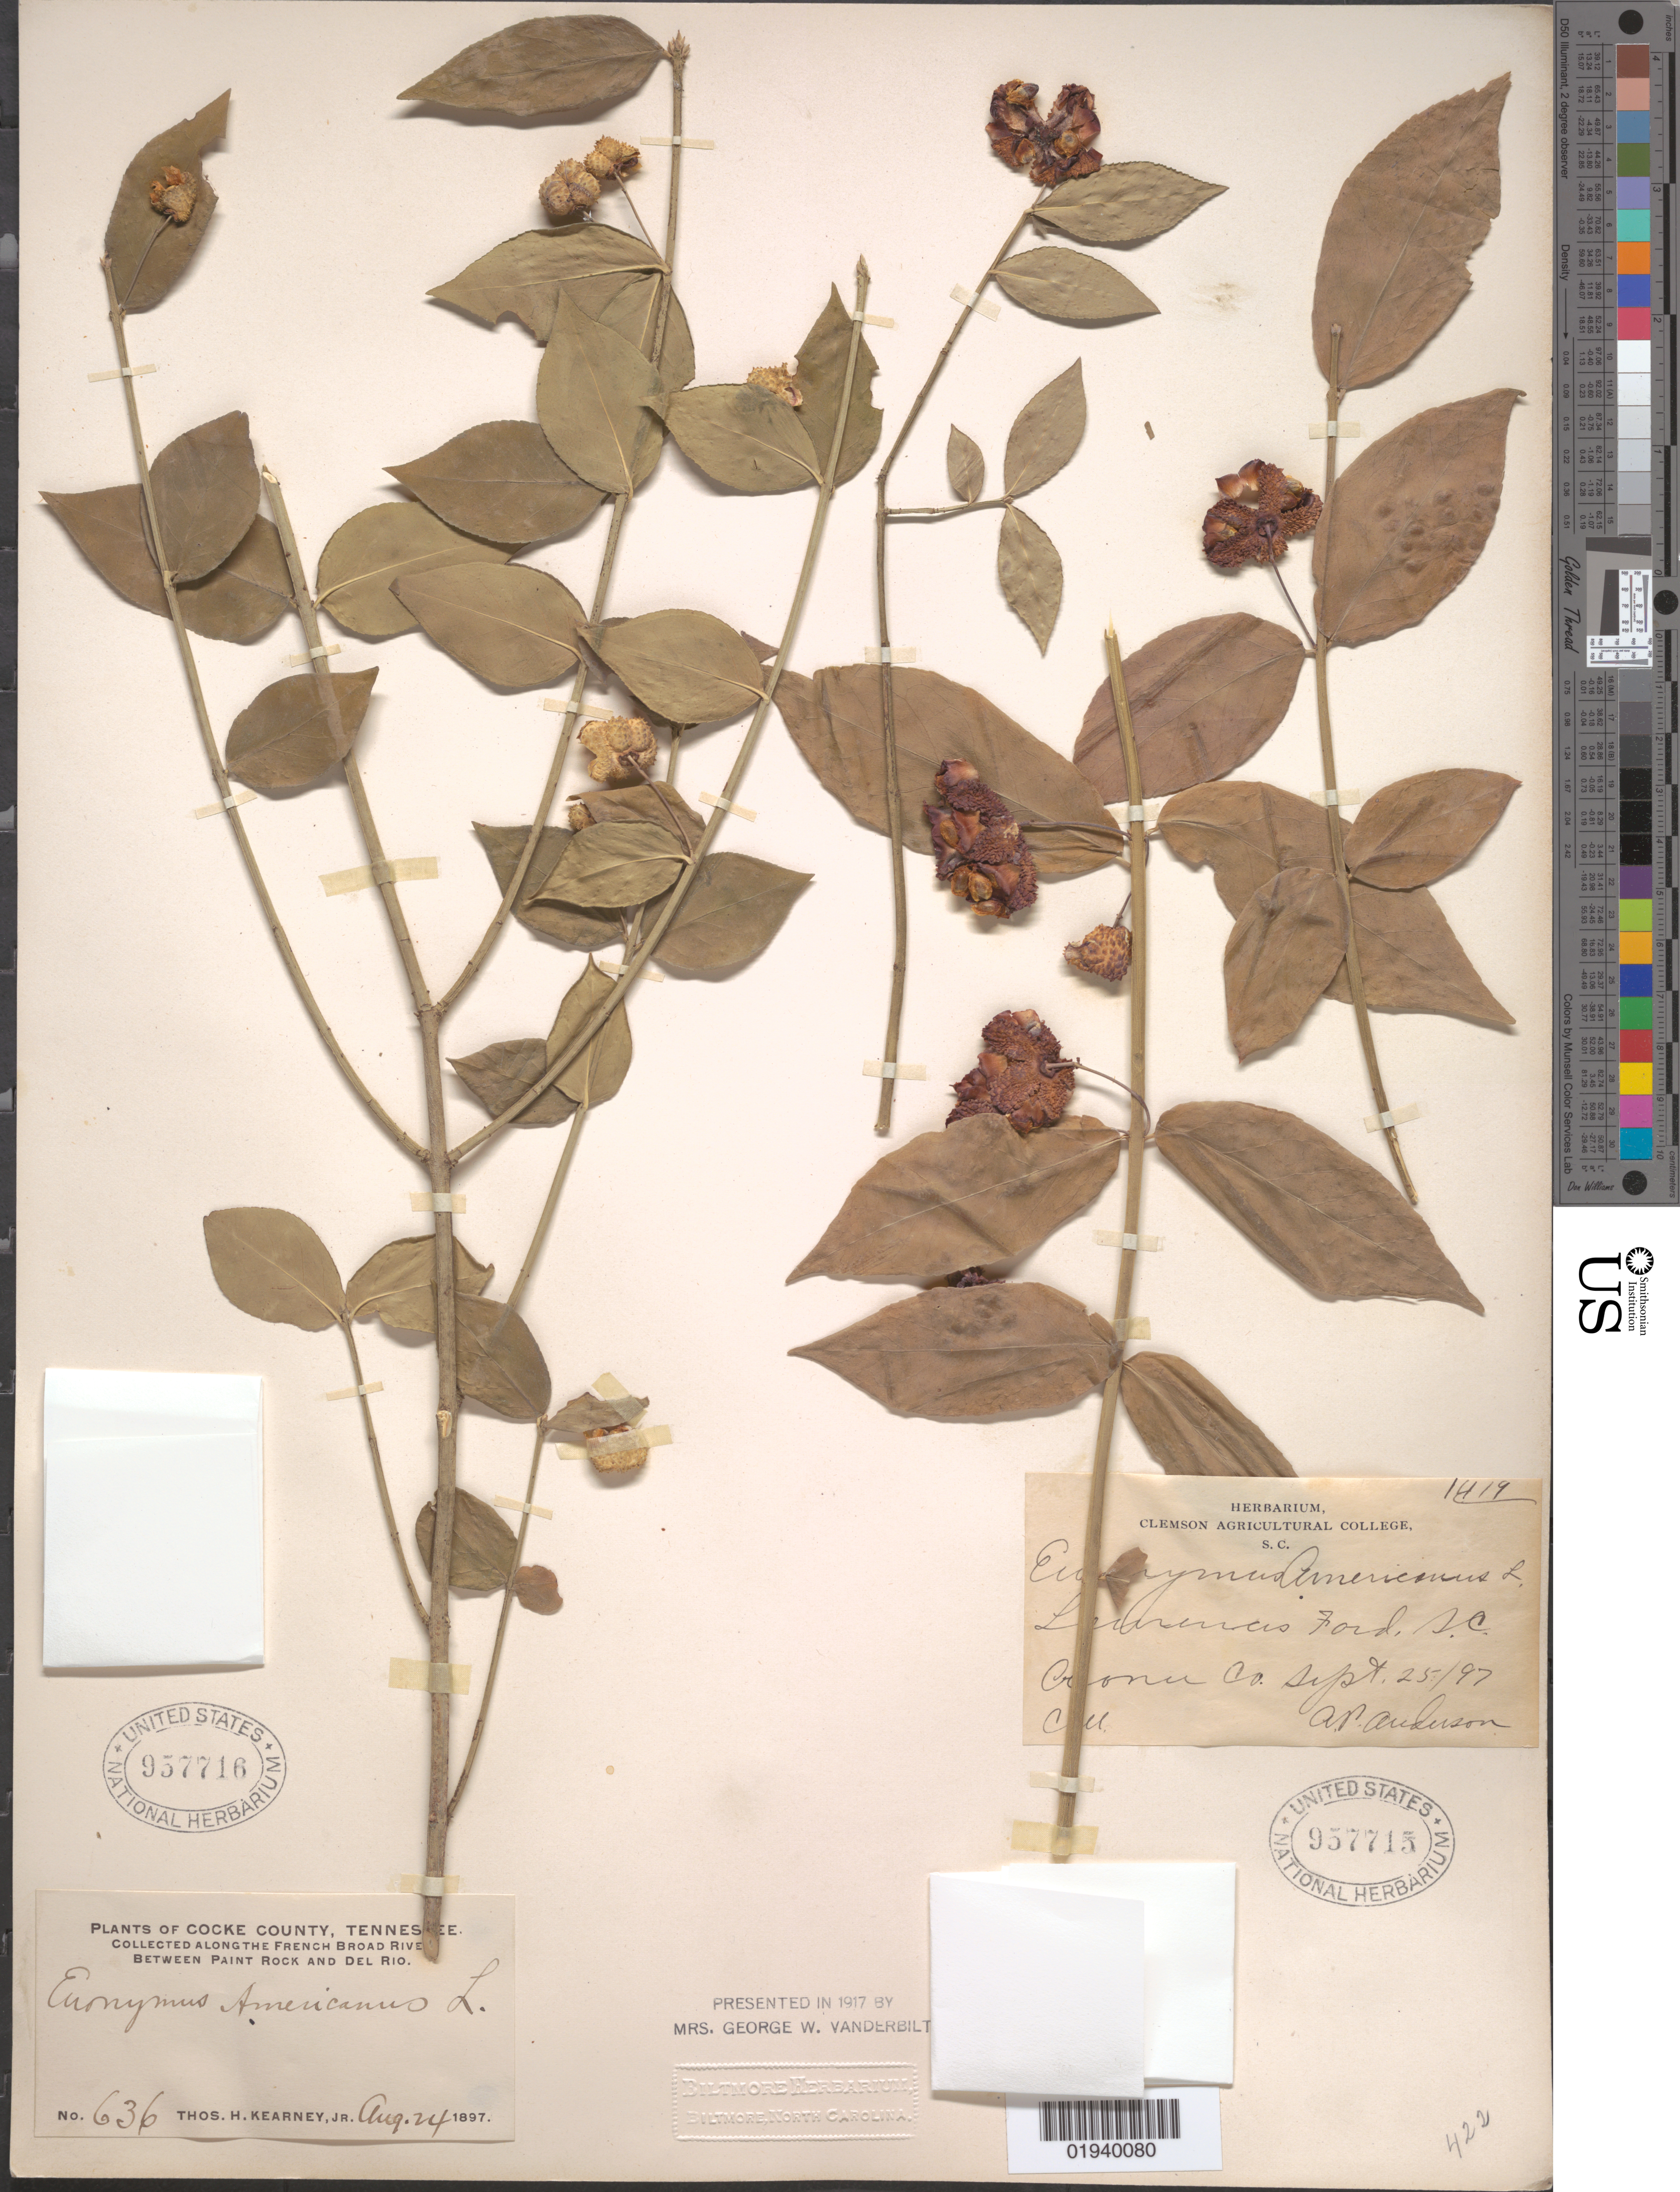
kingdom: Plantae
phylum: Tracheophyta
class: Magnoliopsida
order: Celastrales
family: Celastraceae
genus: Euonymus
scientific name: Euonymus americanus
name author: L.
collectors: A. P. Anderson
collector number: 1419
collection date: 1897-09-25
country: United States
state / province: South Carolina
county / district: Oconee County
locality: Lourensis [?] Ford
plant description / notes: Mounted with US# 957716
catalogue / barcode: US 957715